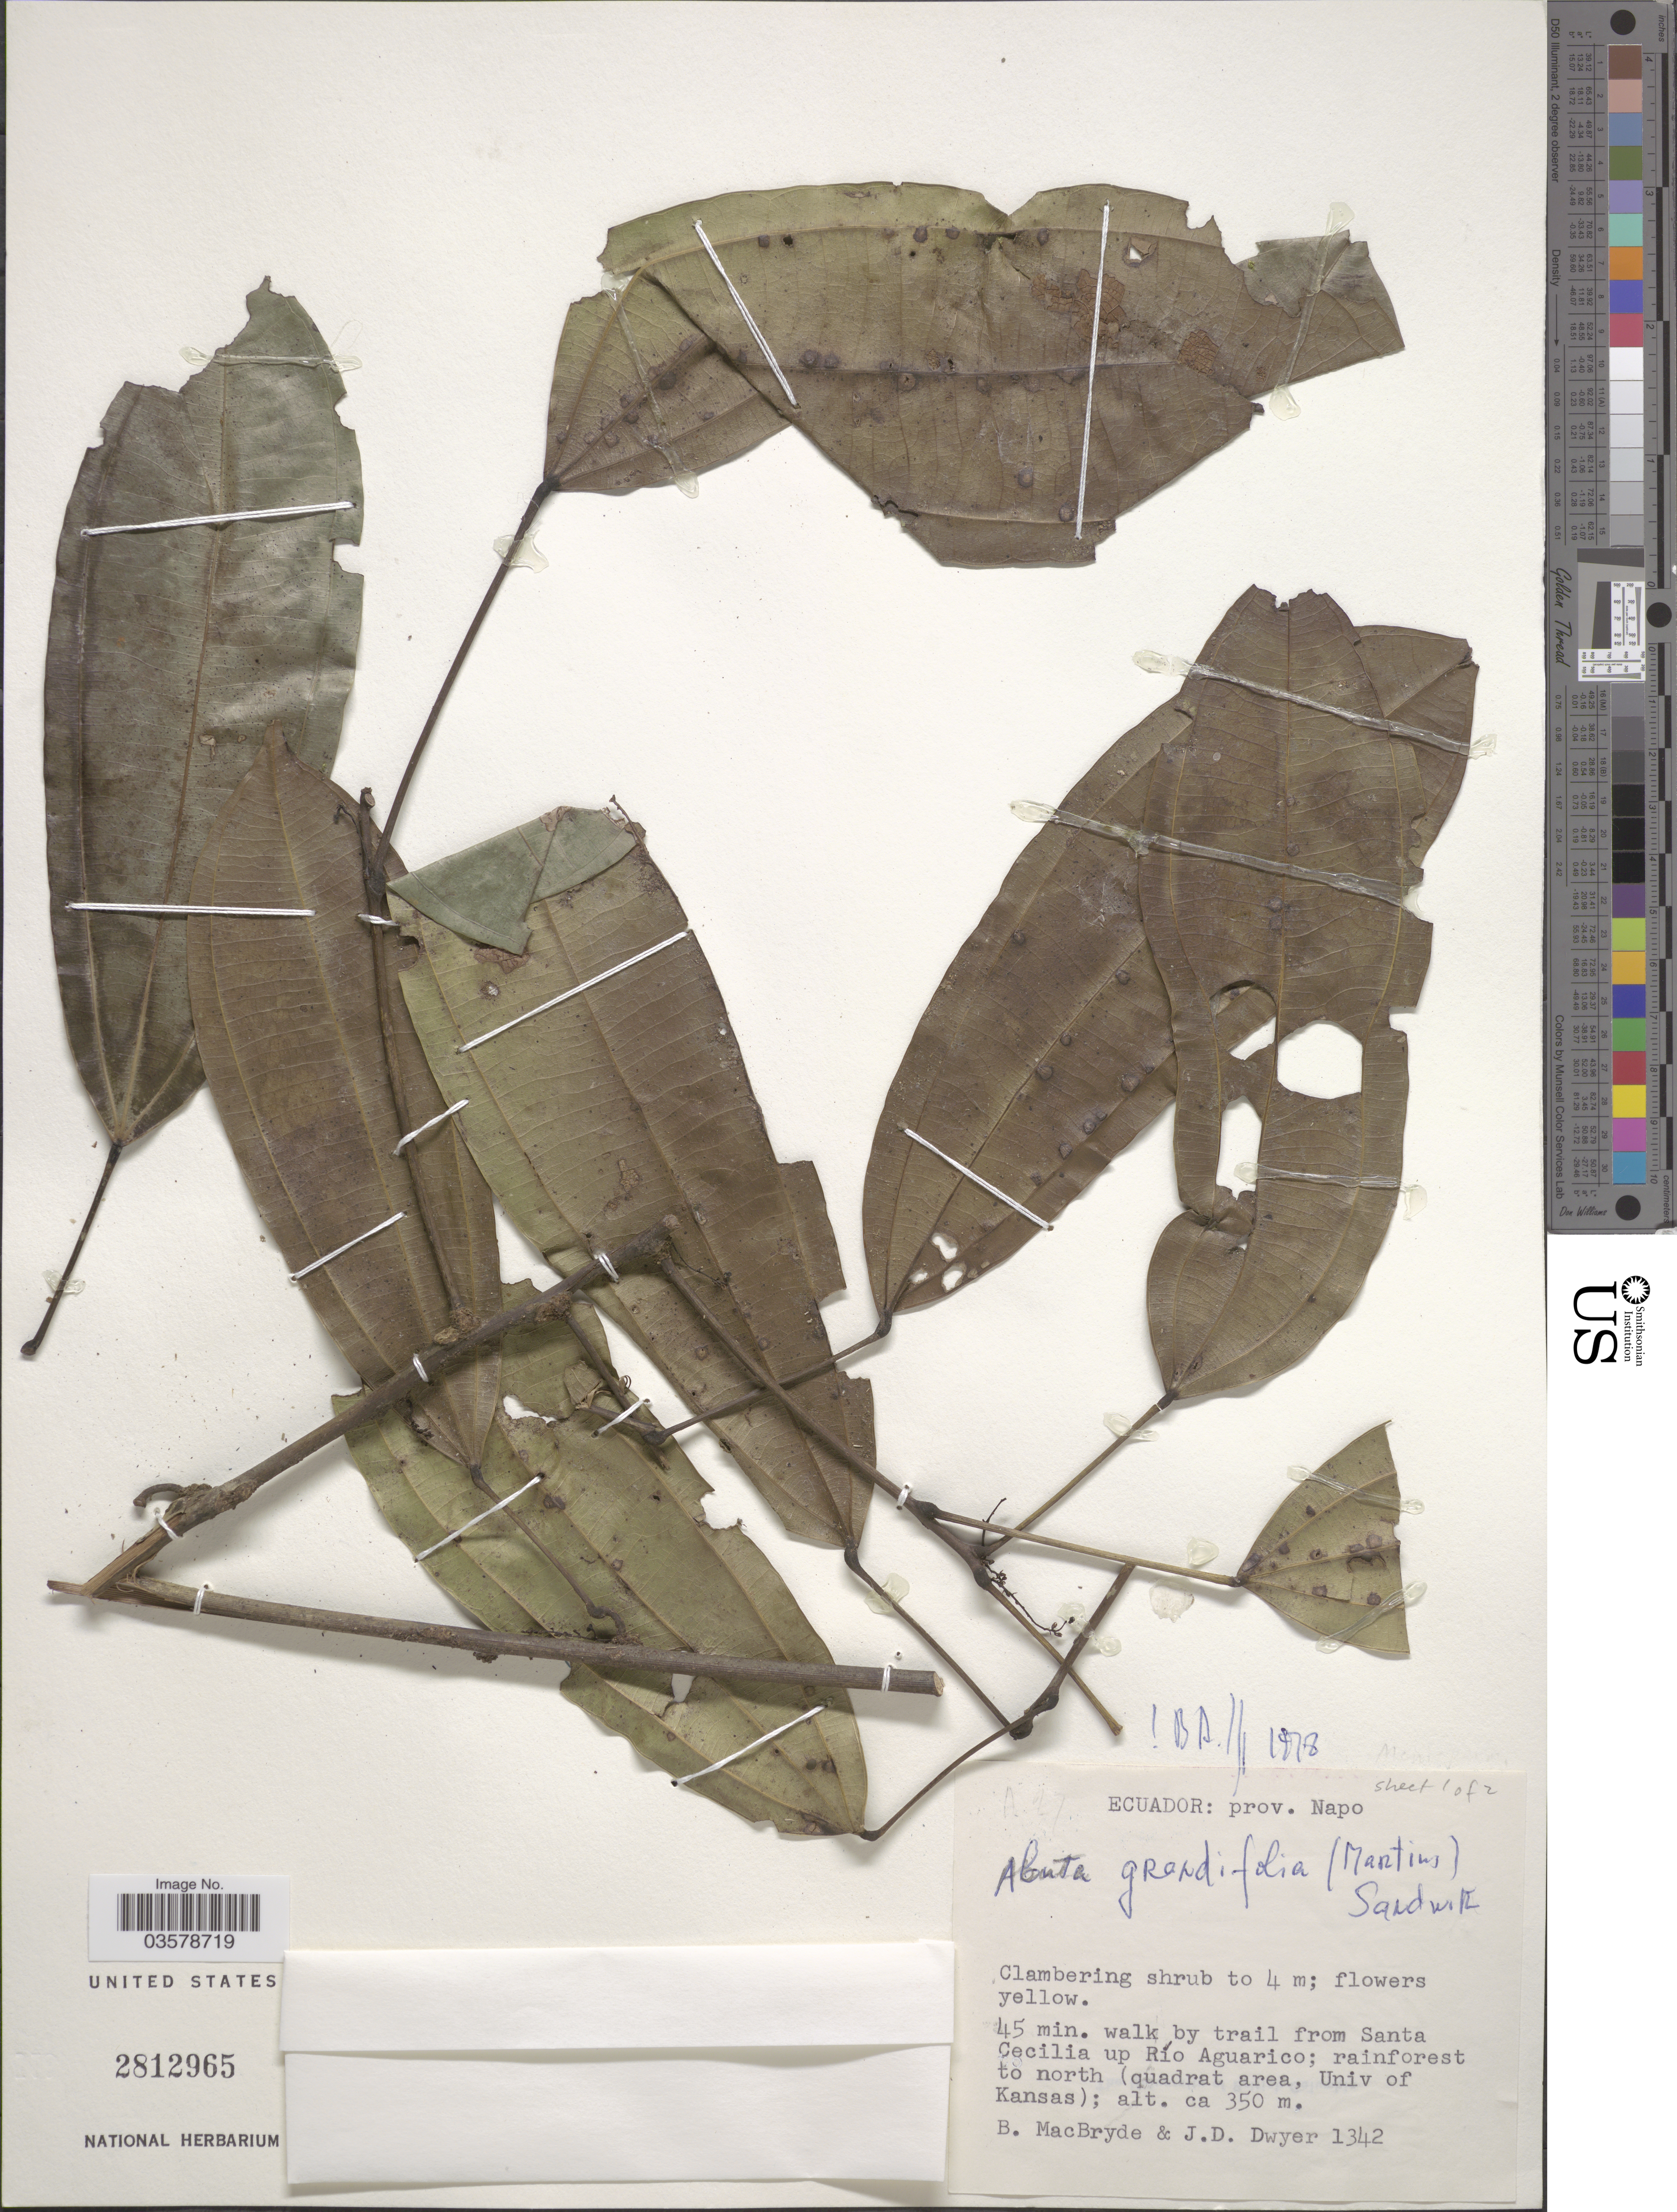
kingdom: Plantae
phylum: Tracheophyta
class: Magnoliopsida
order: Ranunculales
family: Menispermaceae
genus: Abuta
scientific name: Abuta grandifolia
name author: (Mart.) Sandwith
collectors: B. MacBryde & J. D. Dwyer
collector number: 1342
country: Ecuador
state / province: Napo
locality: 45 min. walk by trail from Santa Cecilia up Río Aguarico; rainforest to north (quadrat area, Univ. of Kansas).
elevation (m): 350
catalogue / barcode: US 2812965